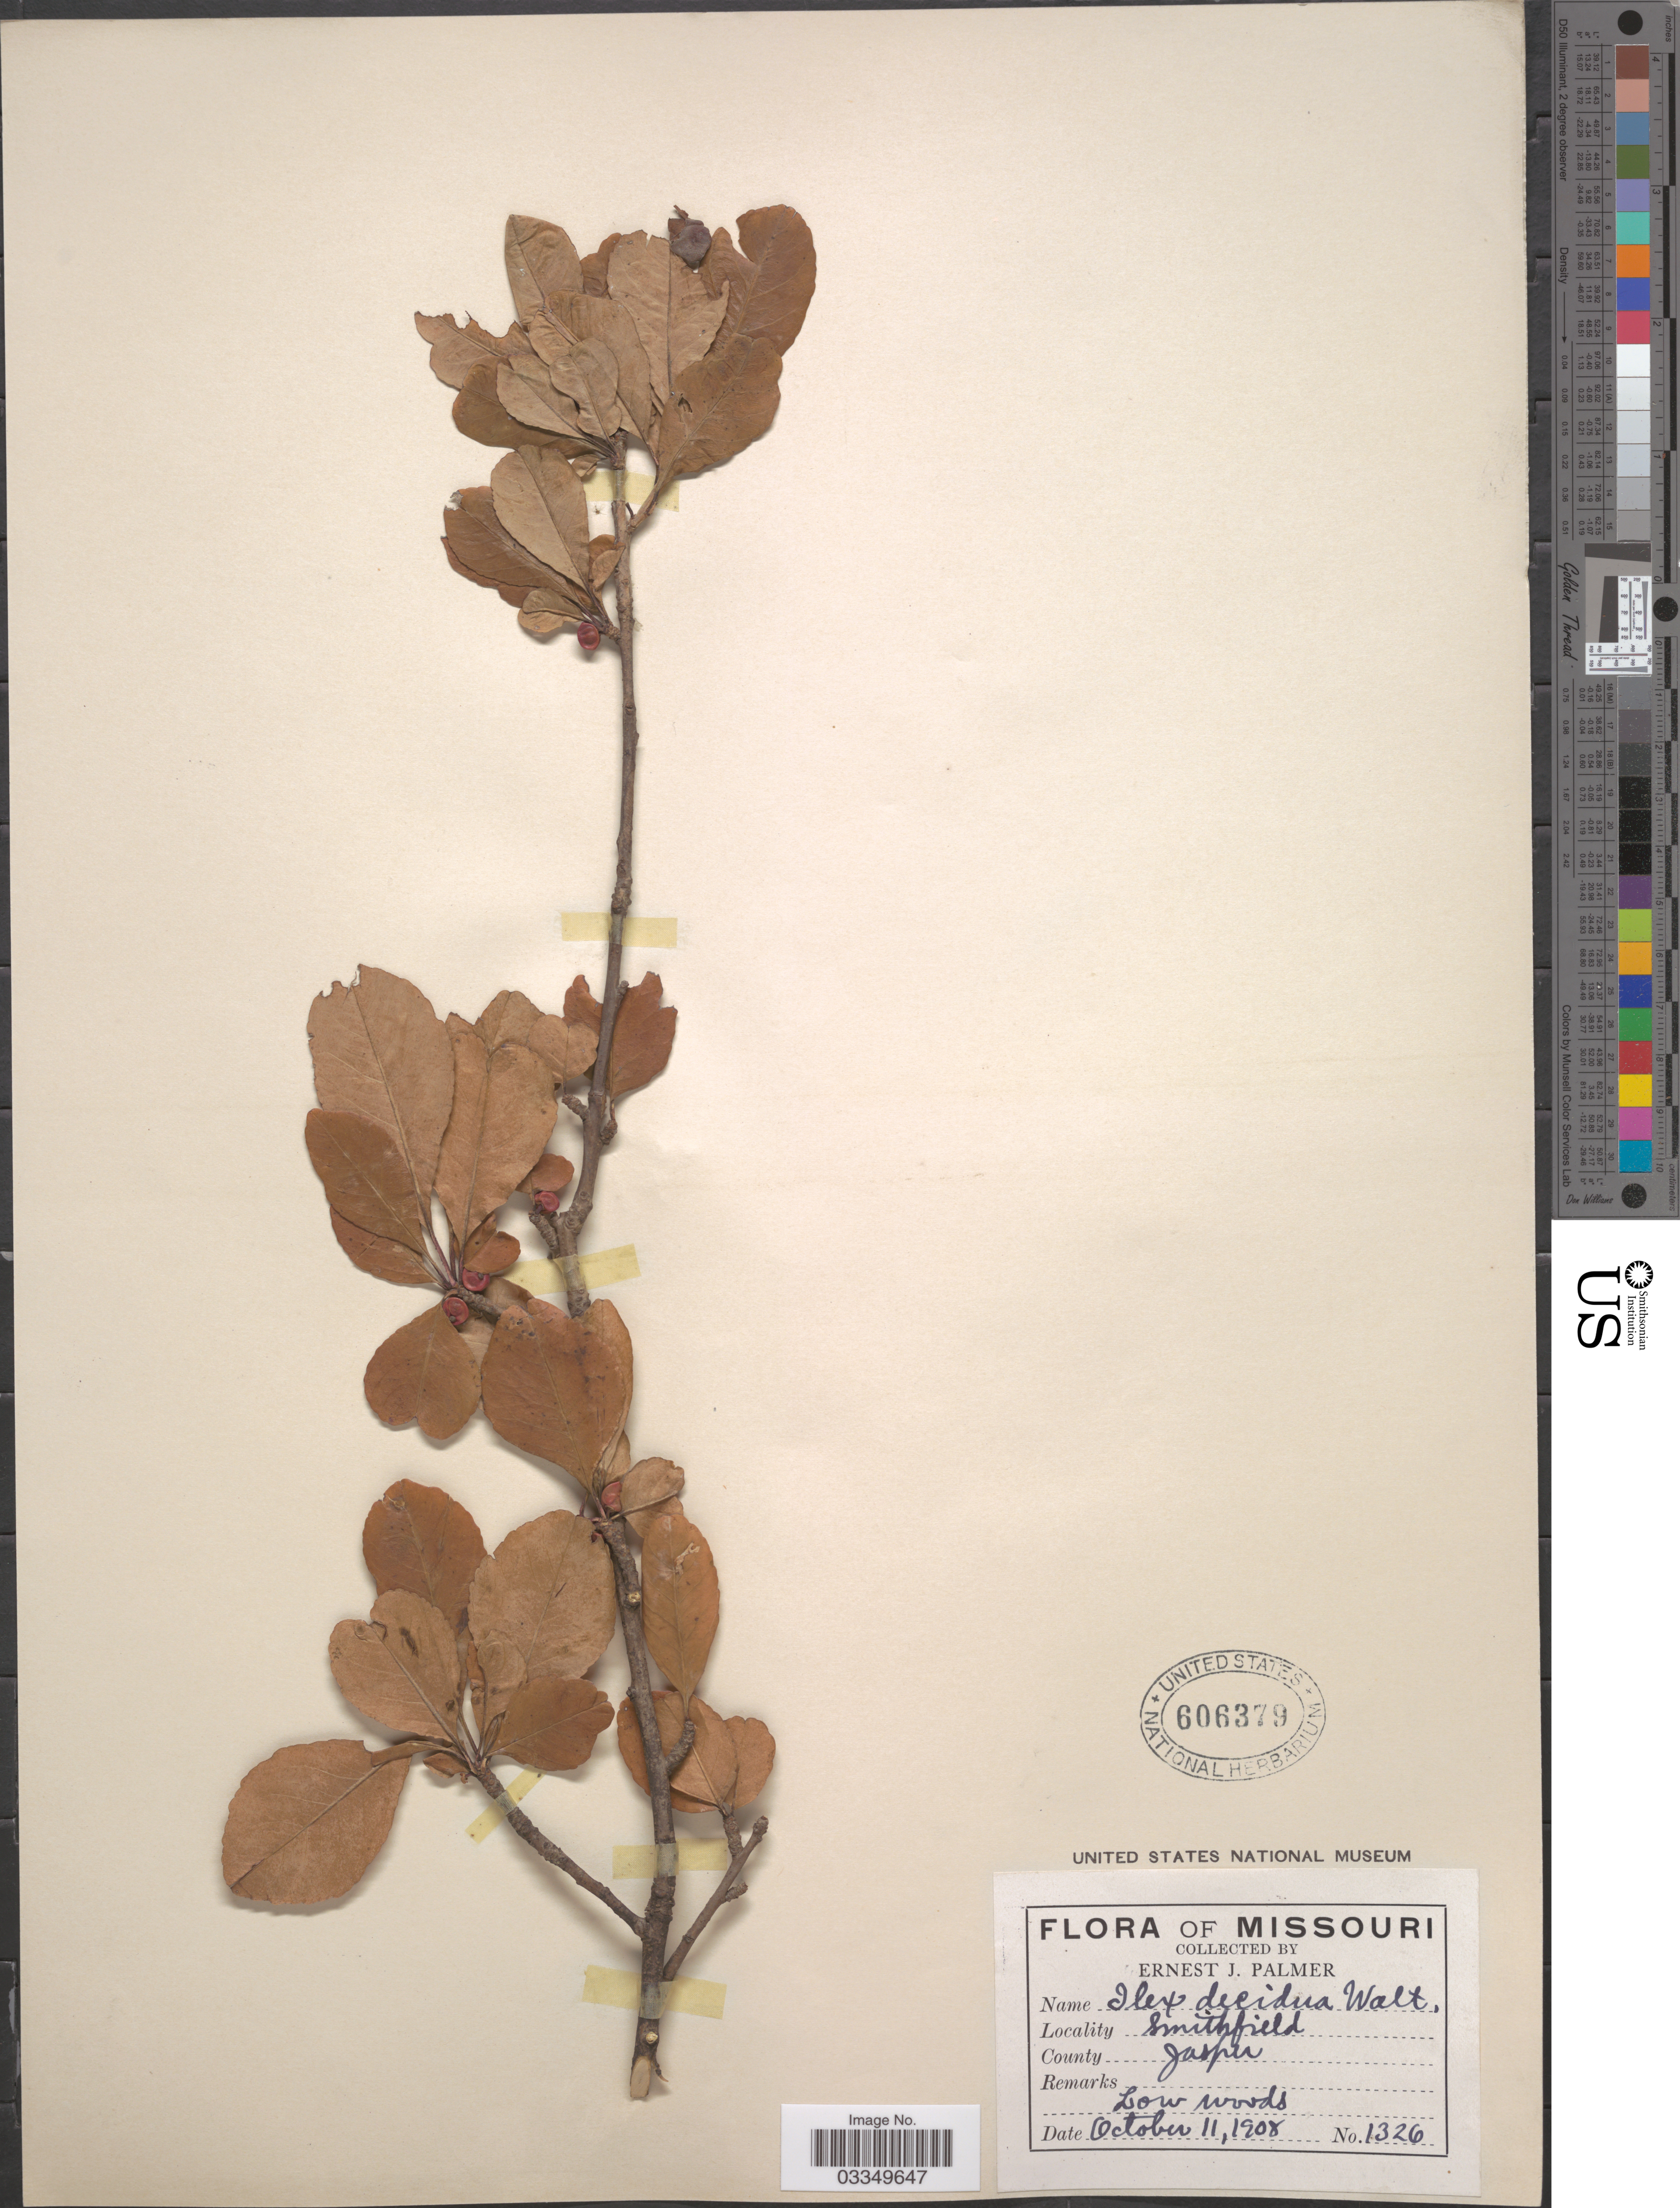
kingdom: Plantae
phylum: Tracheophyta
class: Magnoliopsida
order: Aquifoliales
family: Aquifoliaceae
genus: Ilex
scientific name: Ilex decidua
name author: Walter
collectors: E. J. Palmer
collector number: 1326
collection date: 1908-10-11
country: United States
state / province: Missouri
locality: Smithfield. County Jasper.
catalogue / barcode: US 606379